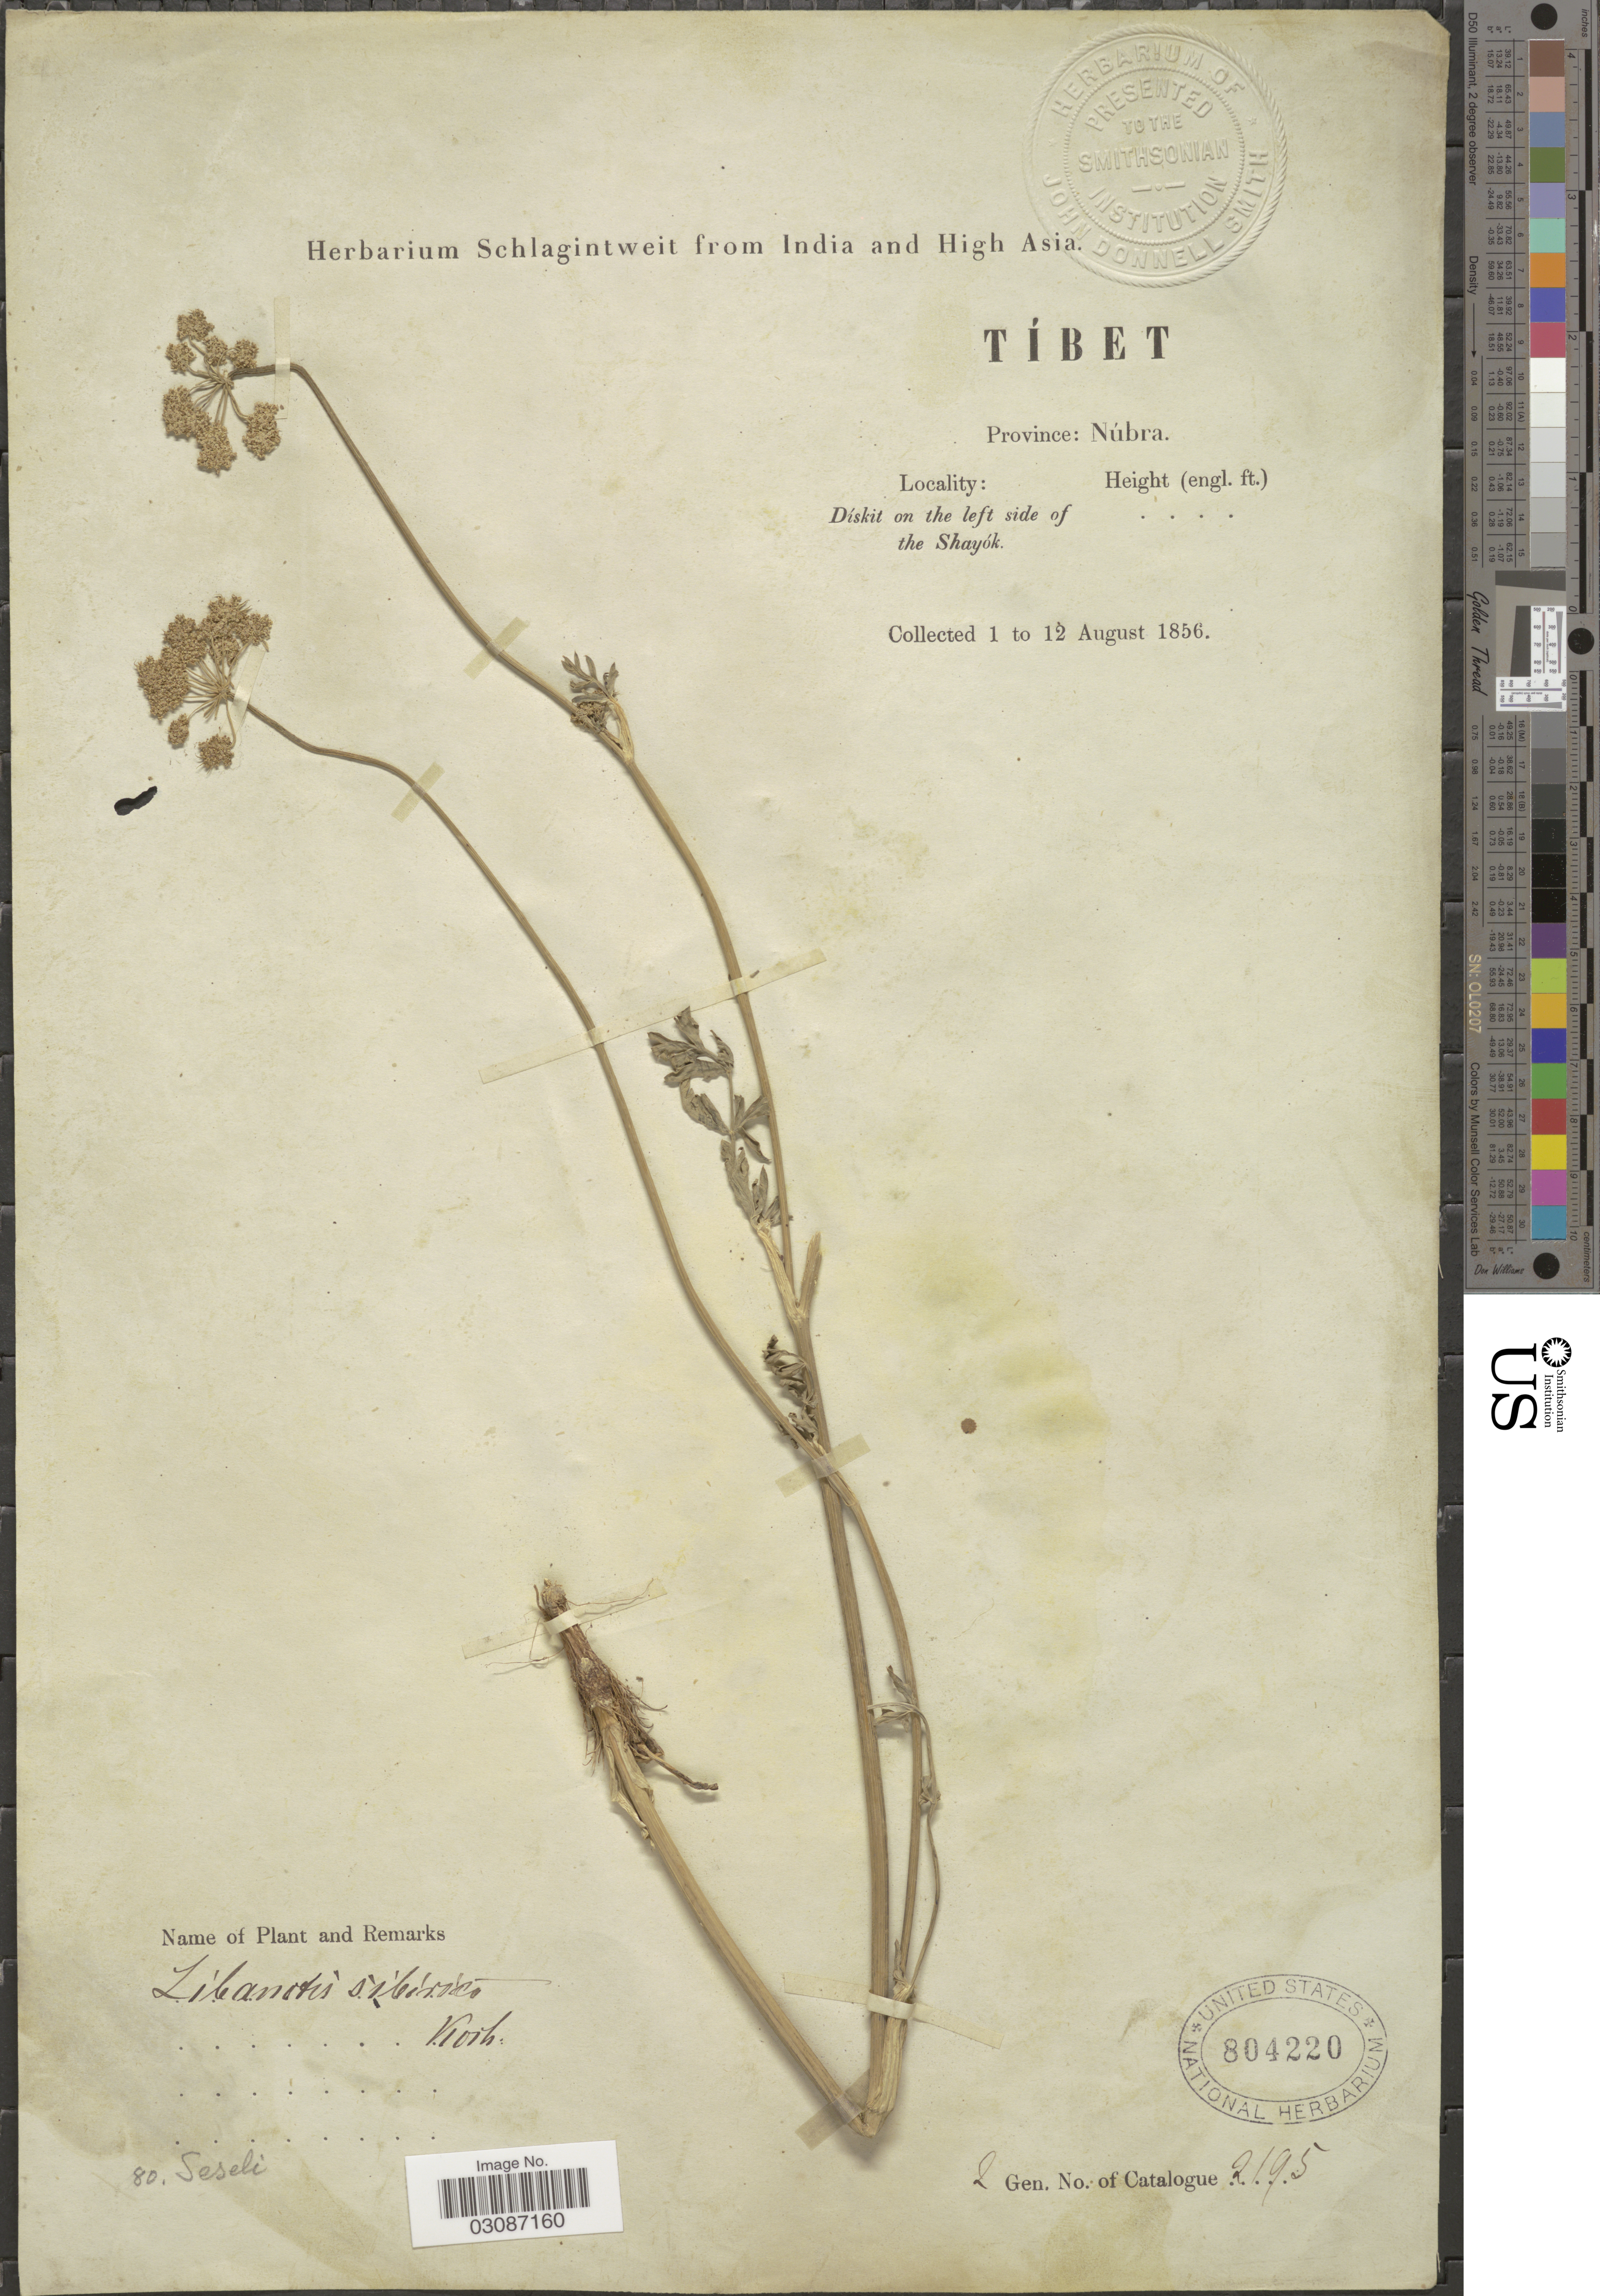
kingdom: Plantae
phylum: Tracheophyta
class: Magnoliopsida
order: Apiales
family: Apiaceae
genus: Seseli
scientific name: Seseli sp.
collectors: ex herb. Schlagintweit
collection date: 1856-08-01/1856-08-12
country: China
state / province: Xizang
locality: Tíbet. Province: Núbra. Dískit on the left side of the Shayók.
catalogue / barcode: US 804220